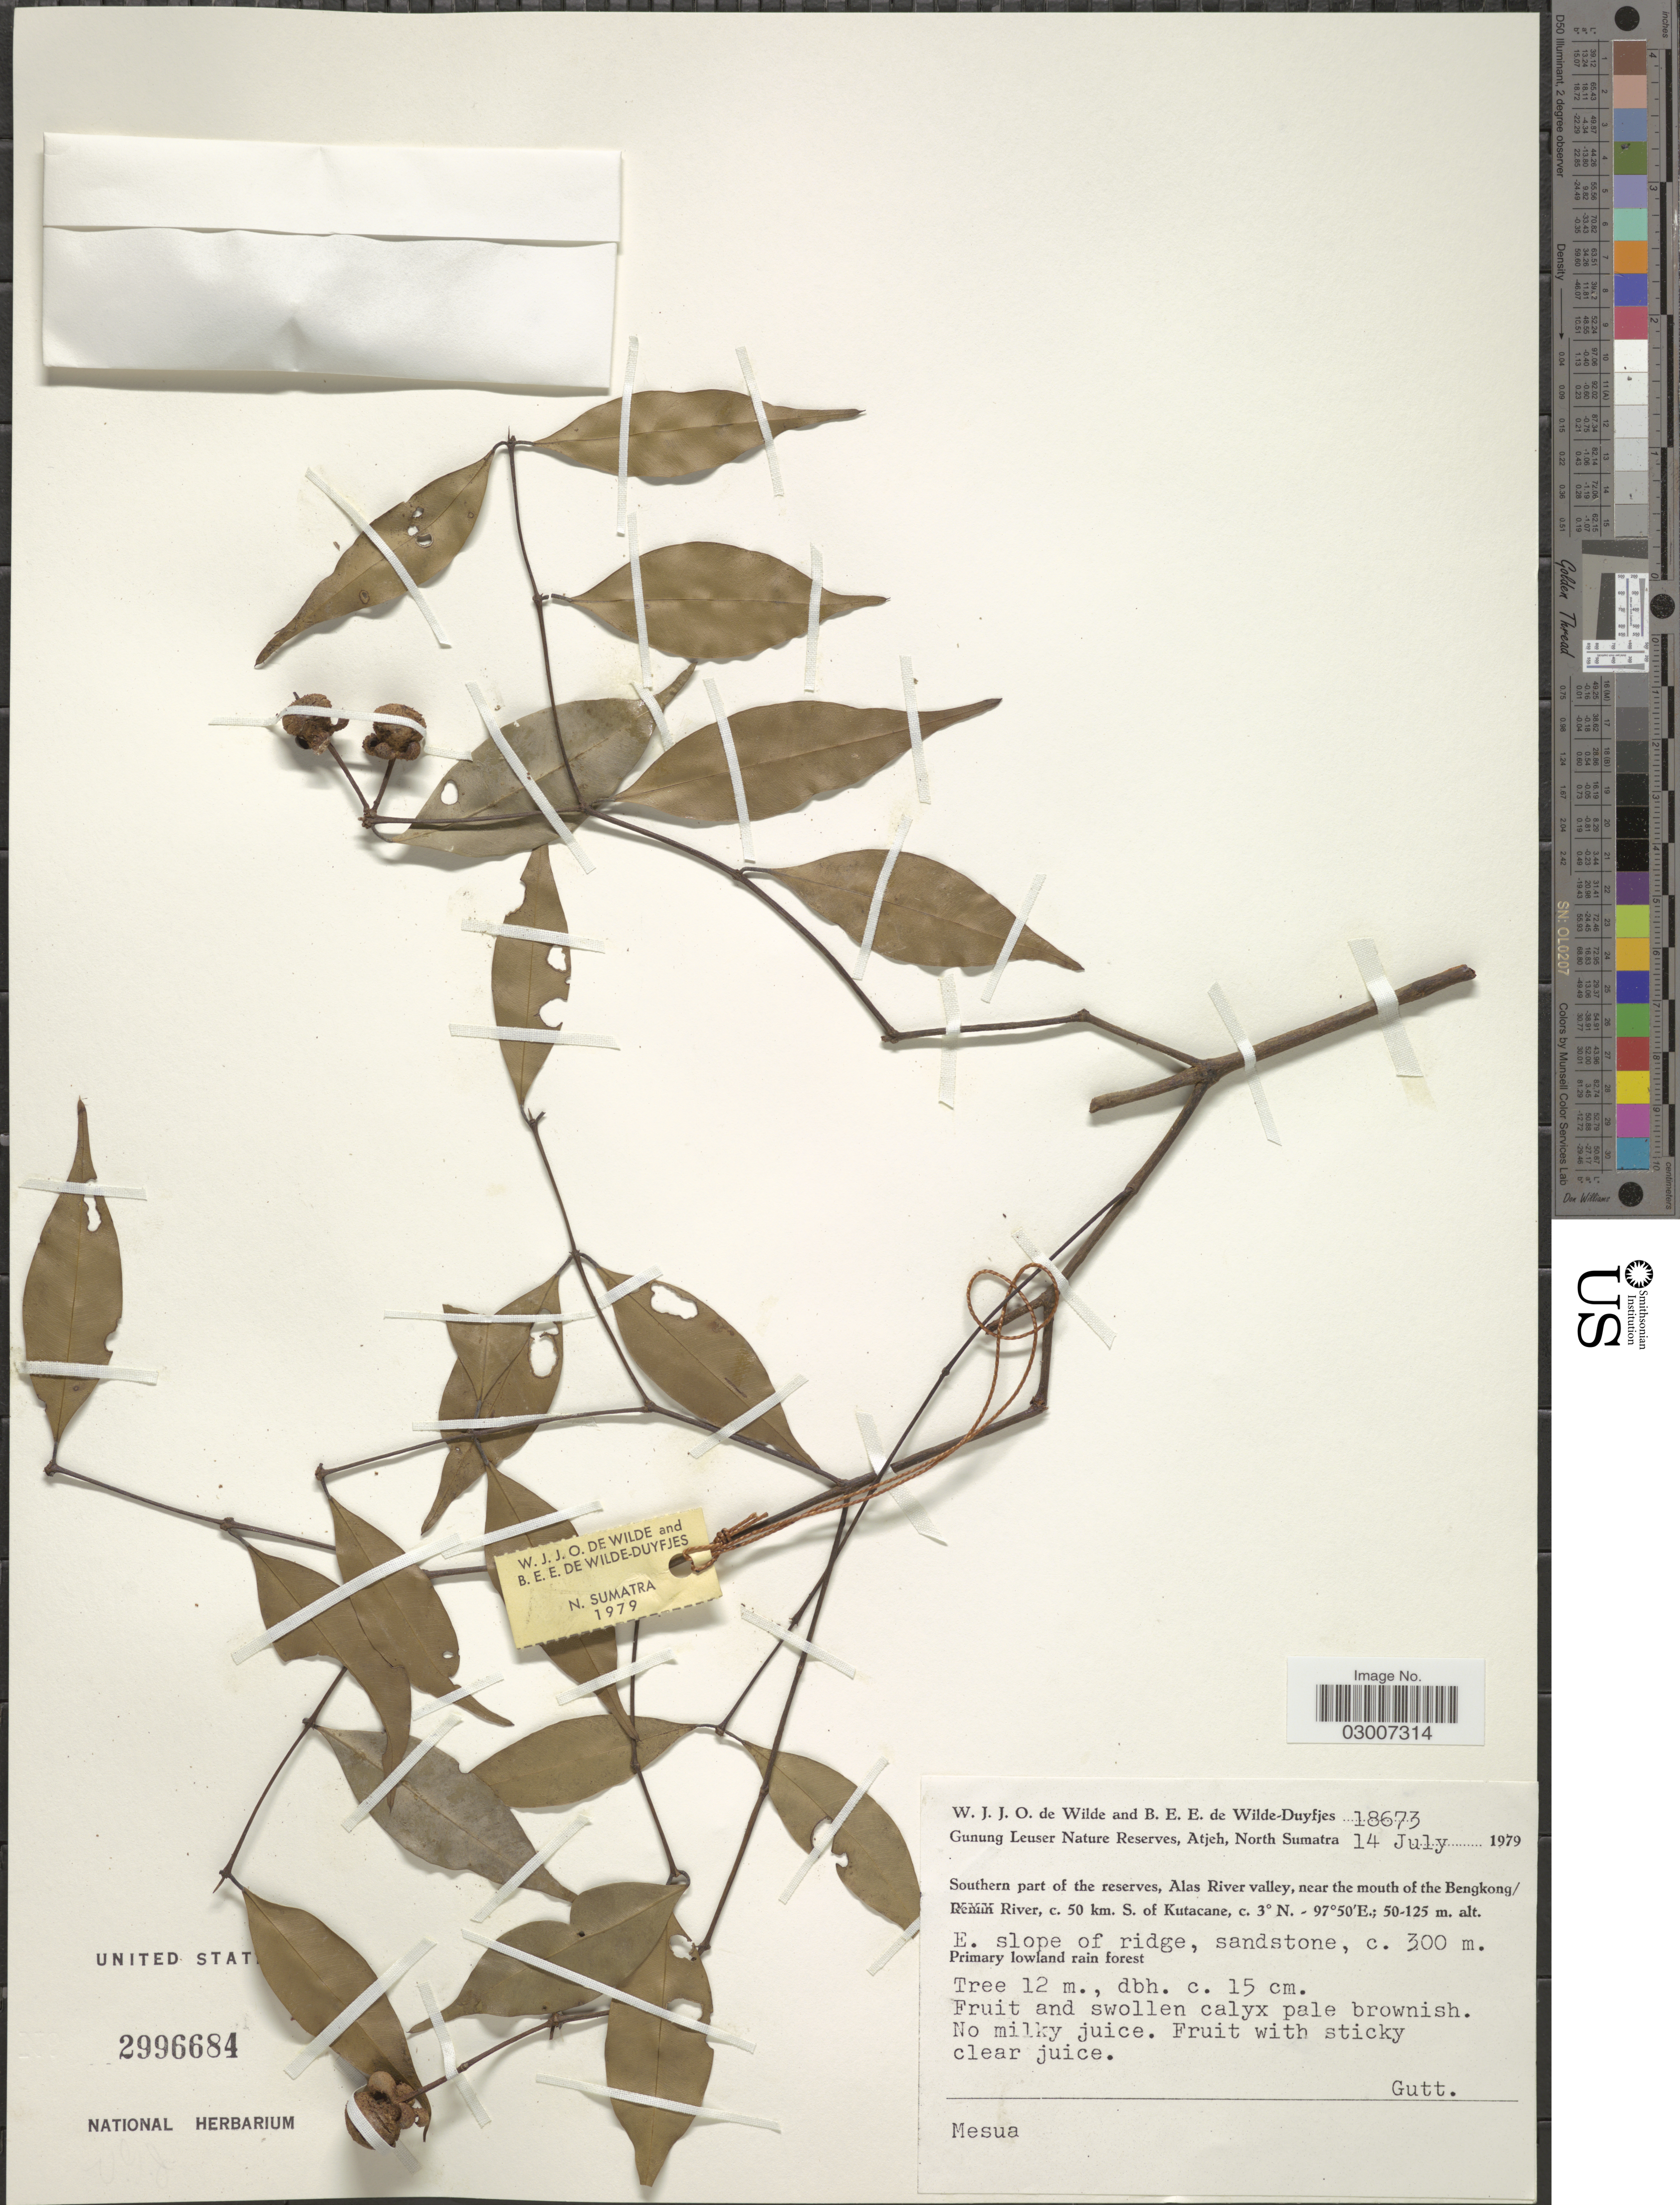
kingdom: Plantae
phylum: Tracheophyta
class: Magnoliopsida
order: Malpighiales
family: Calophyllaceae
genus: Mesua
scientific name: Mesua sp.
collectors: W. J. de Wilde & B. E. de Wilde-Duyfjes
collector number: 18673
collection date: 1979-07-14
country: Indonesia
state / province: Sumatra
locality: Gunung Leuser Nature Reserves, Atjeh, North Sumatra. Southern part of the reserves, Alas River valley, near the mouth of the Bengkong River, c. 50 km. S. of Kutacane.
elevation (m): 300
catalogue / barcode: US 2996684